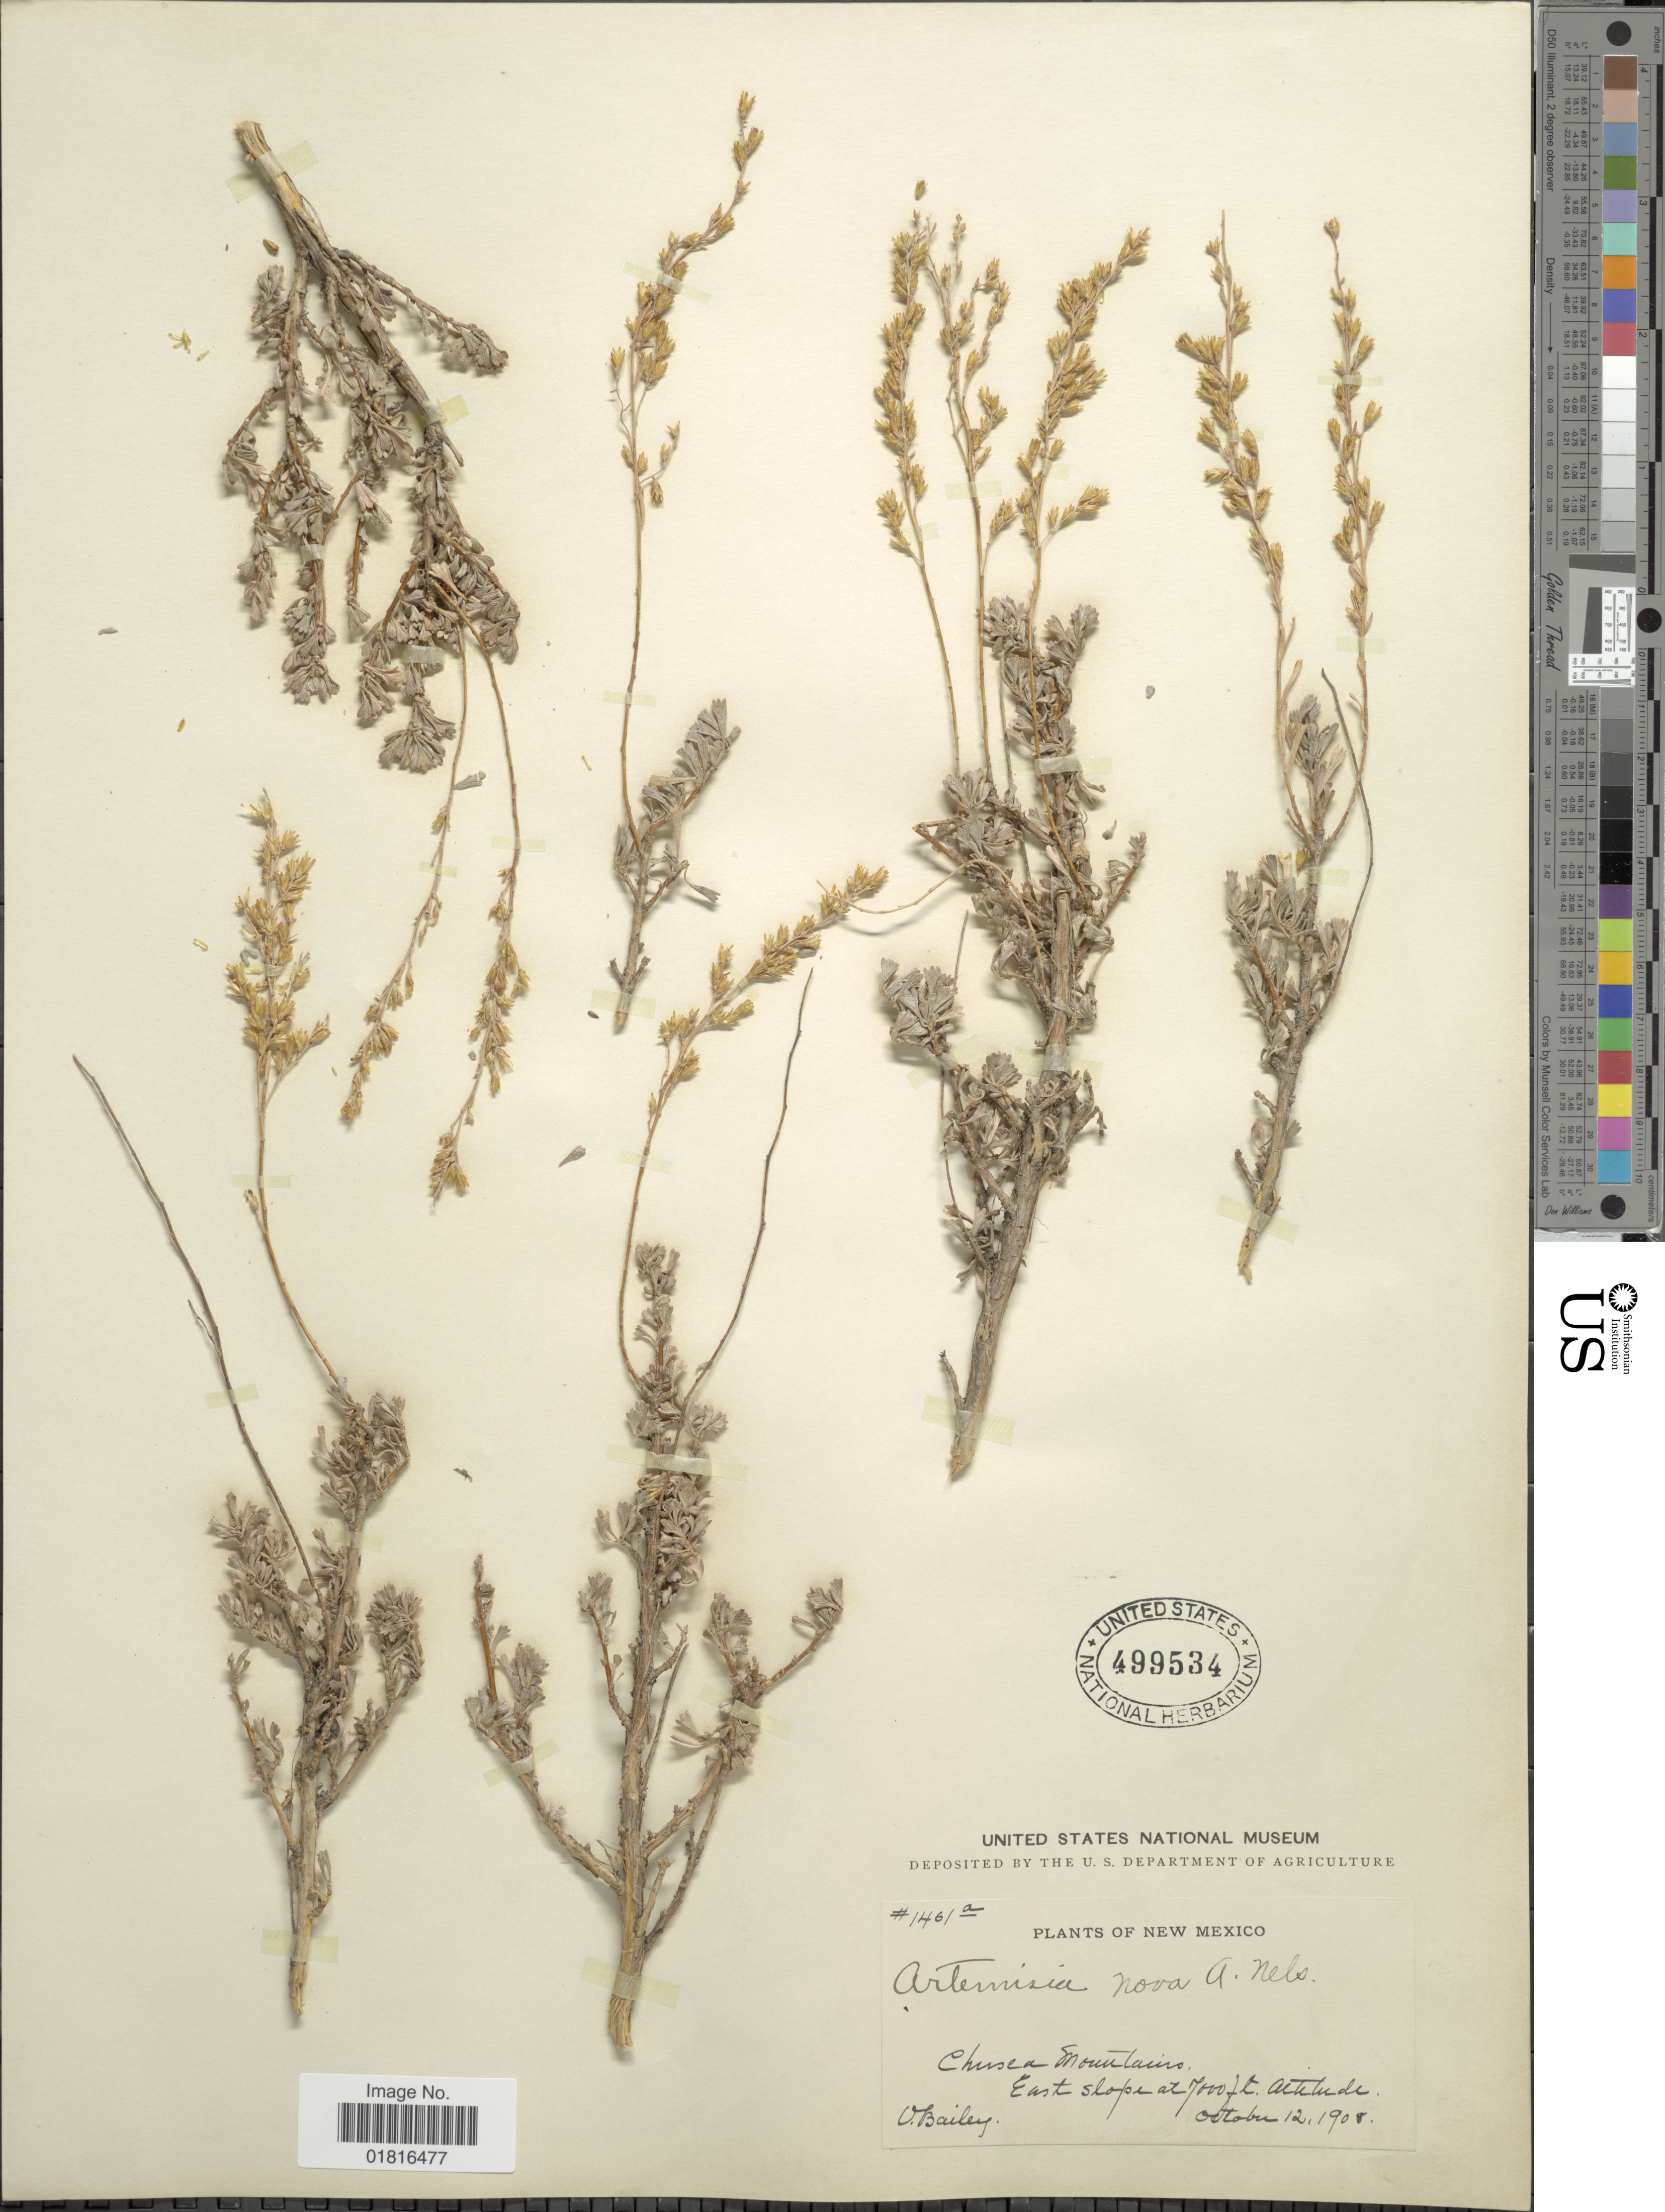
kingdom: Plantae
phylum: Tracheophyta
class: Magnoliopsida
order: Asterales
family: Asteraceae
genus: Artemisia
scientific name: Artemisia nova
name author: A. Nelson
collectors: O. Bailey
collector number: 1461a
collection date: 1908-10-12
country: United States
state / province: New Mexico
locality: Chusea Mountains, East slope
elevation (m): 2134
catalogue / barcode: US 499534